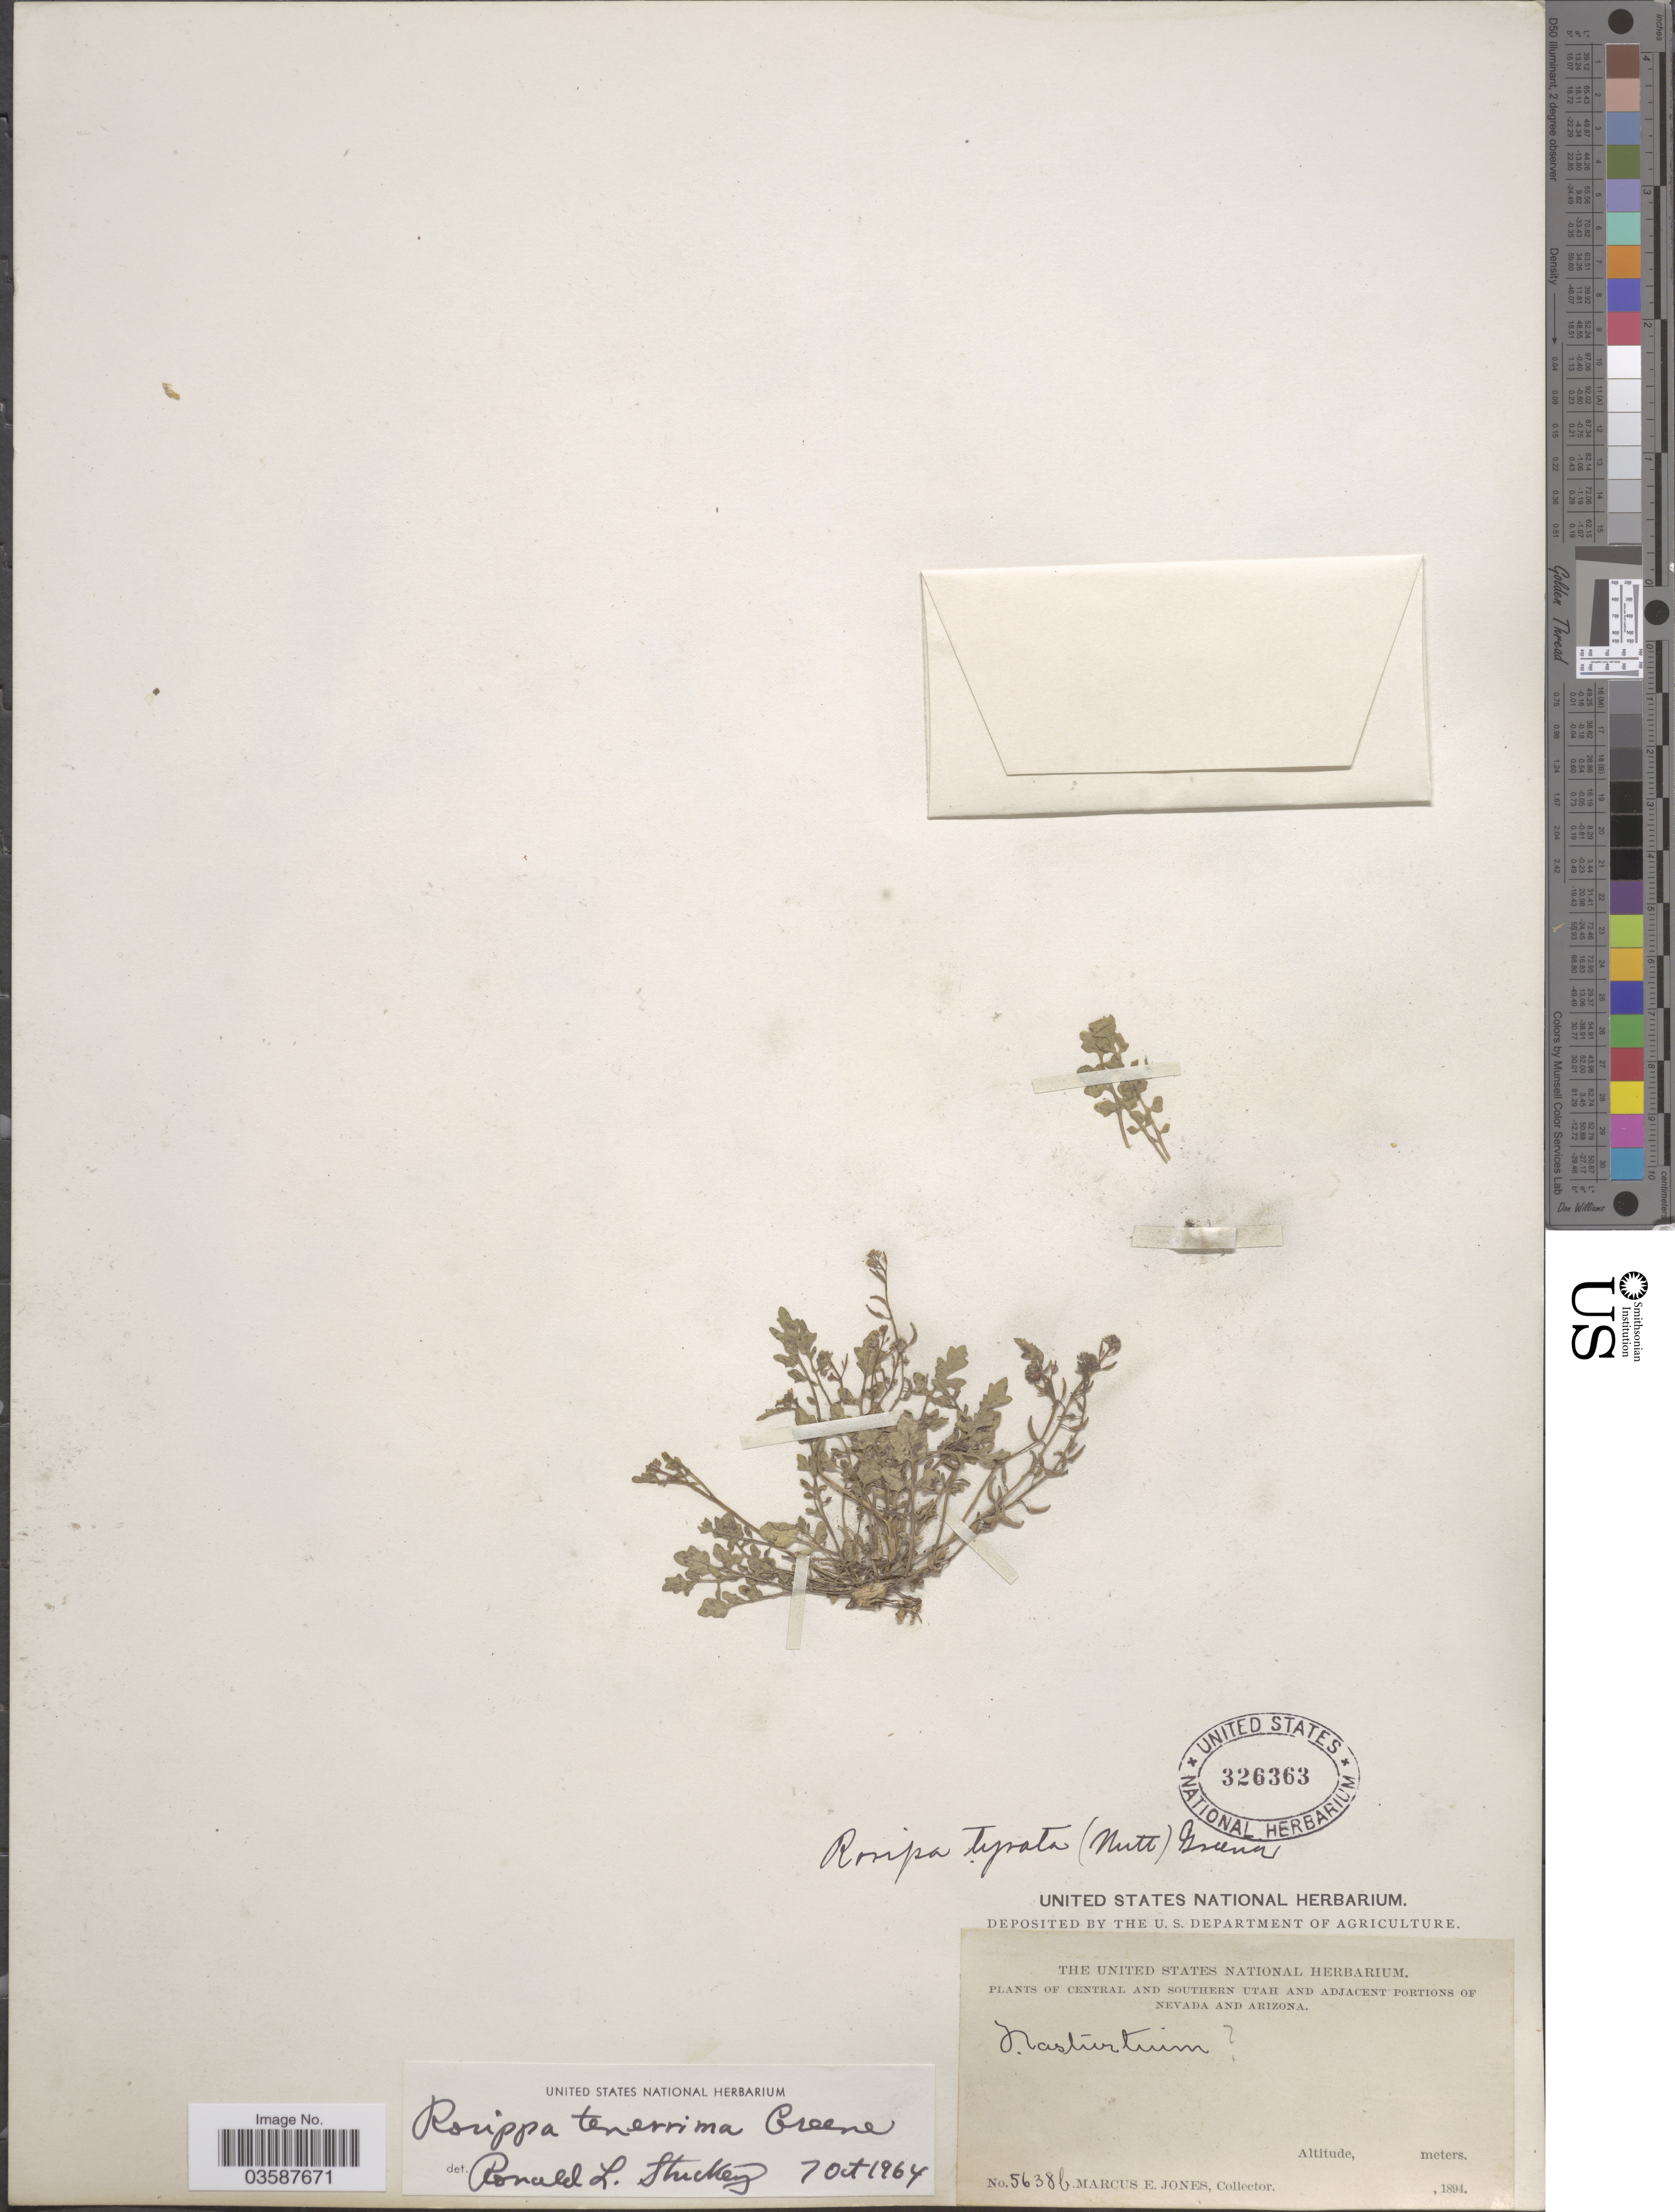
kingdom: Plantae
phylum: Tracheophyta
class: Magnoliopsida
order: Brassicales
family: Brassicaceae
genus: Rorippa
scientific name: Rorippa tenerrima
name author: Greene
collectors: M. E. Jones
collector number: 5638b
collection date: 1894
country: United States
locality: Central and Southern Utah and adjacent portions of Nevada and Arizona.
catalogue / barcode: US 326363